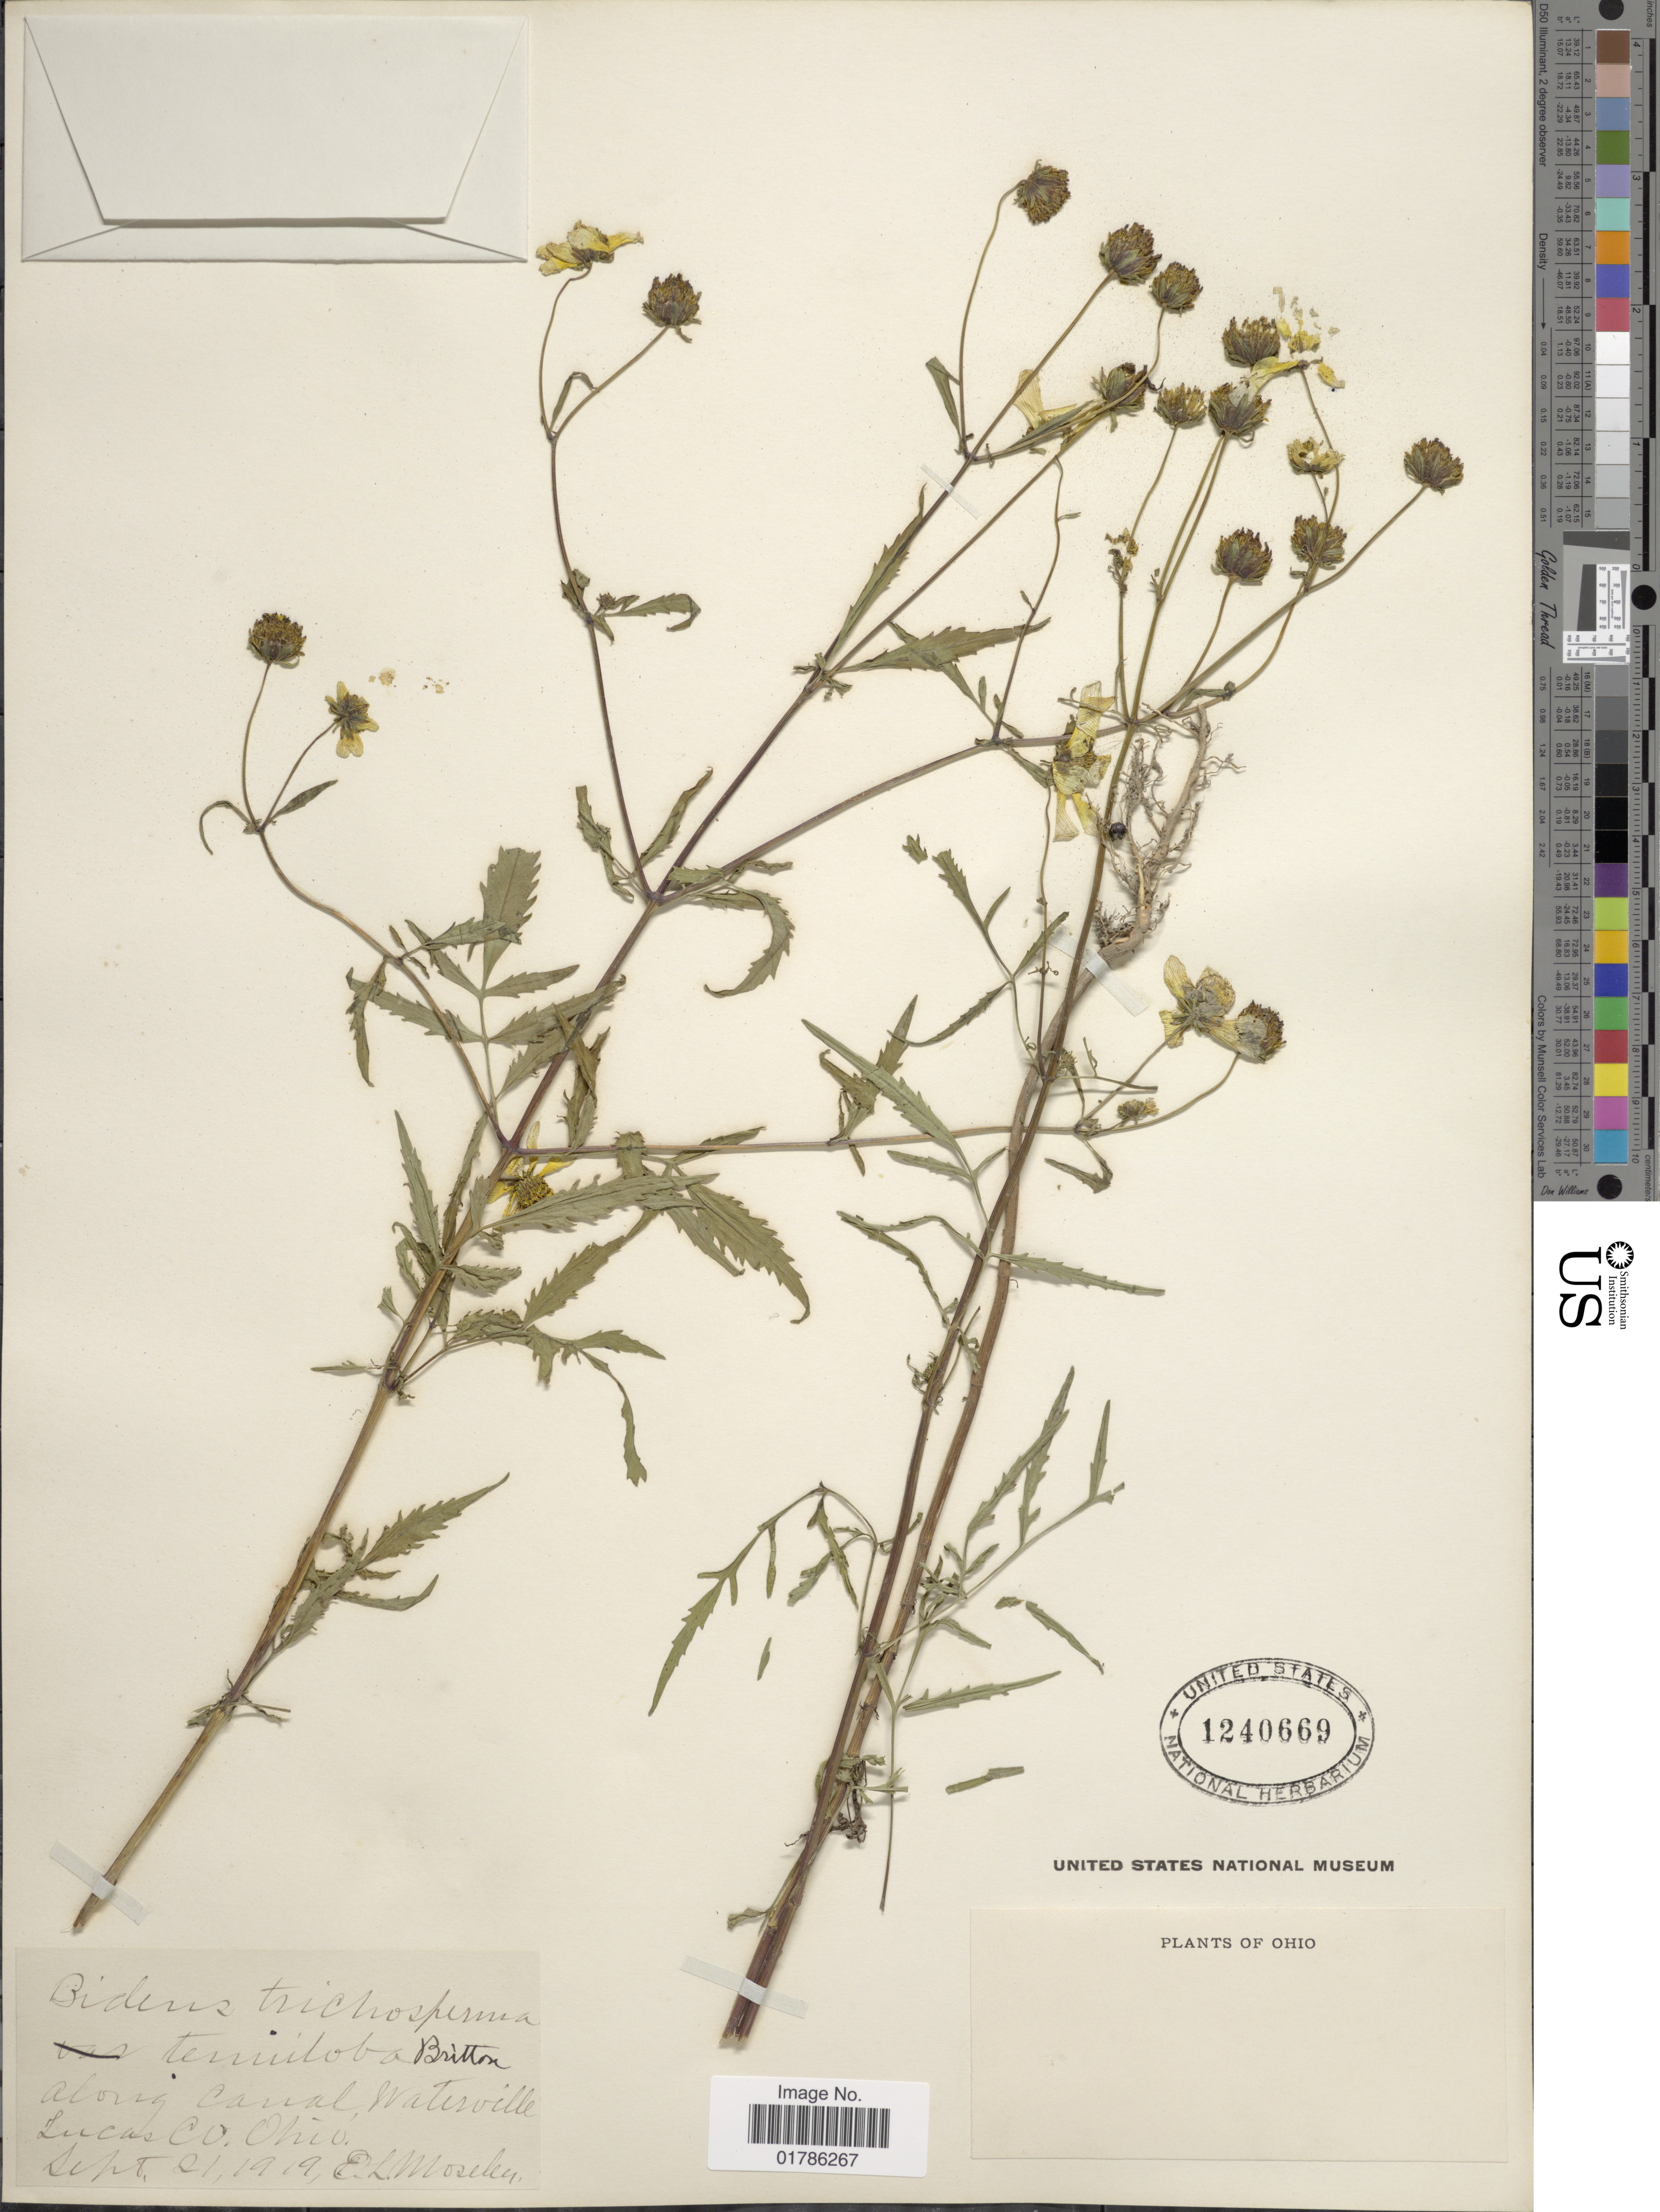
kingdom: Plantae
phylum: Tracheophyta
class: Magnoliopsida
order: Asterales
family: Asteraceae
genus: Bidens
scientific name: Bidens coronata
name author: (L.) Britton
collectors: E. Moseleu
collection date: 1919-09-21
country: United States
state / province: Ohio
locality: Along Canal, Waterville, Lucas Co.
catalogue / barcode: US 1240669